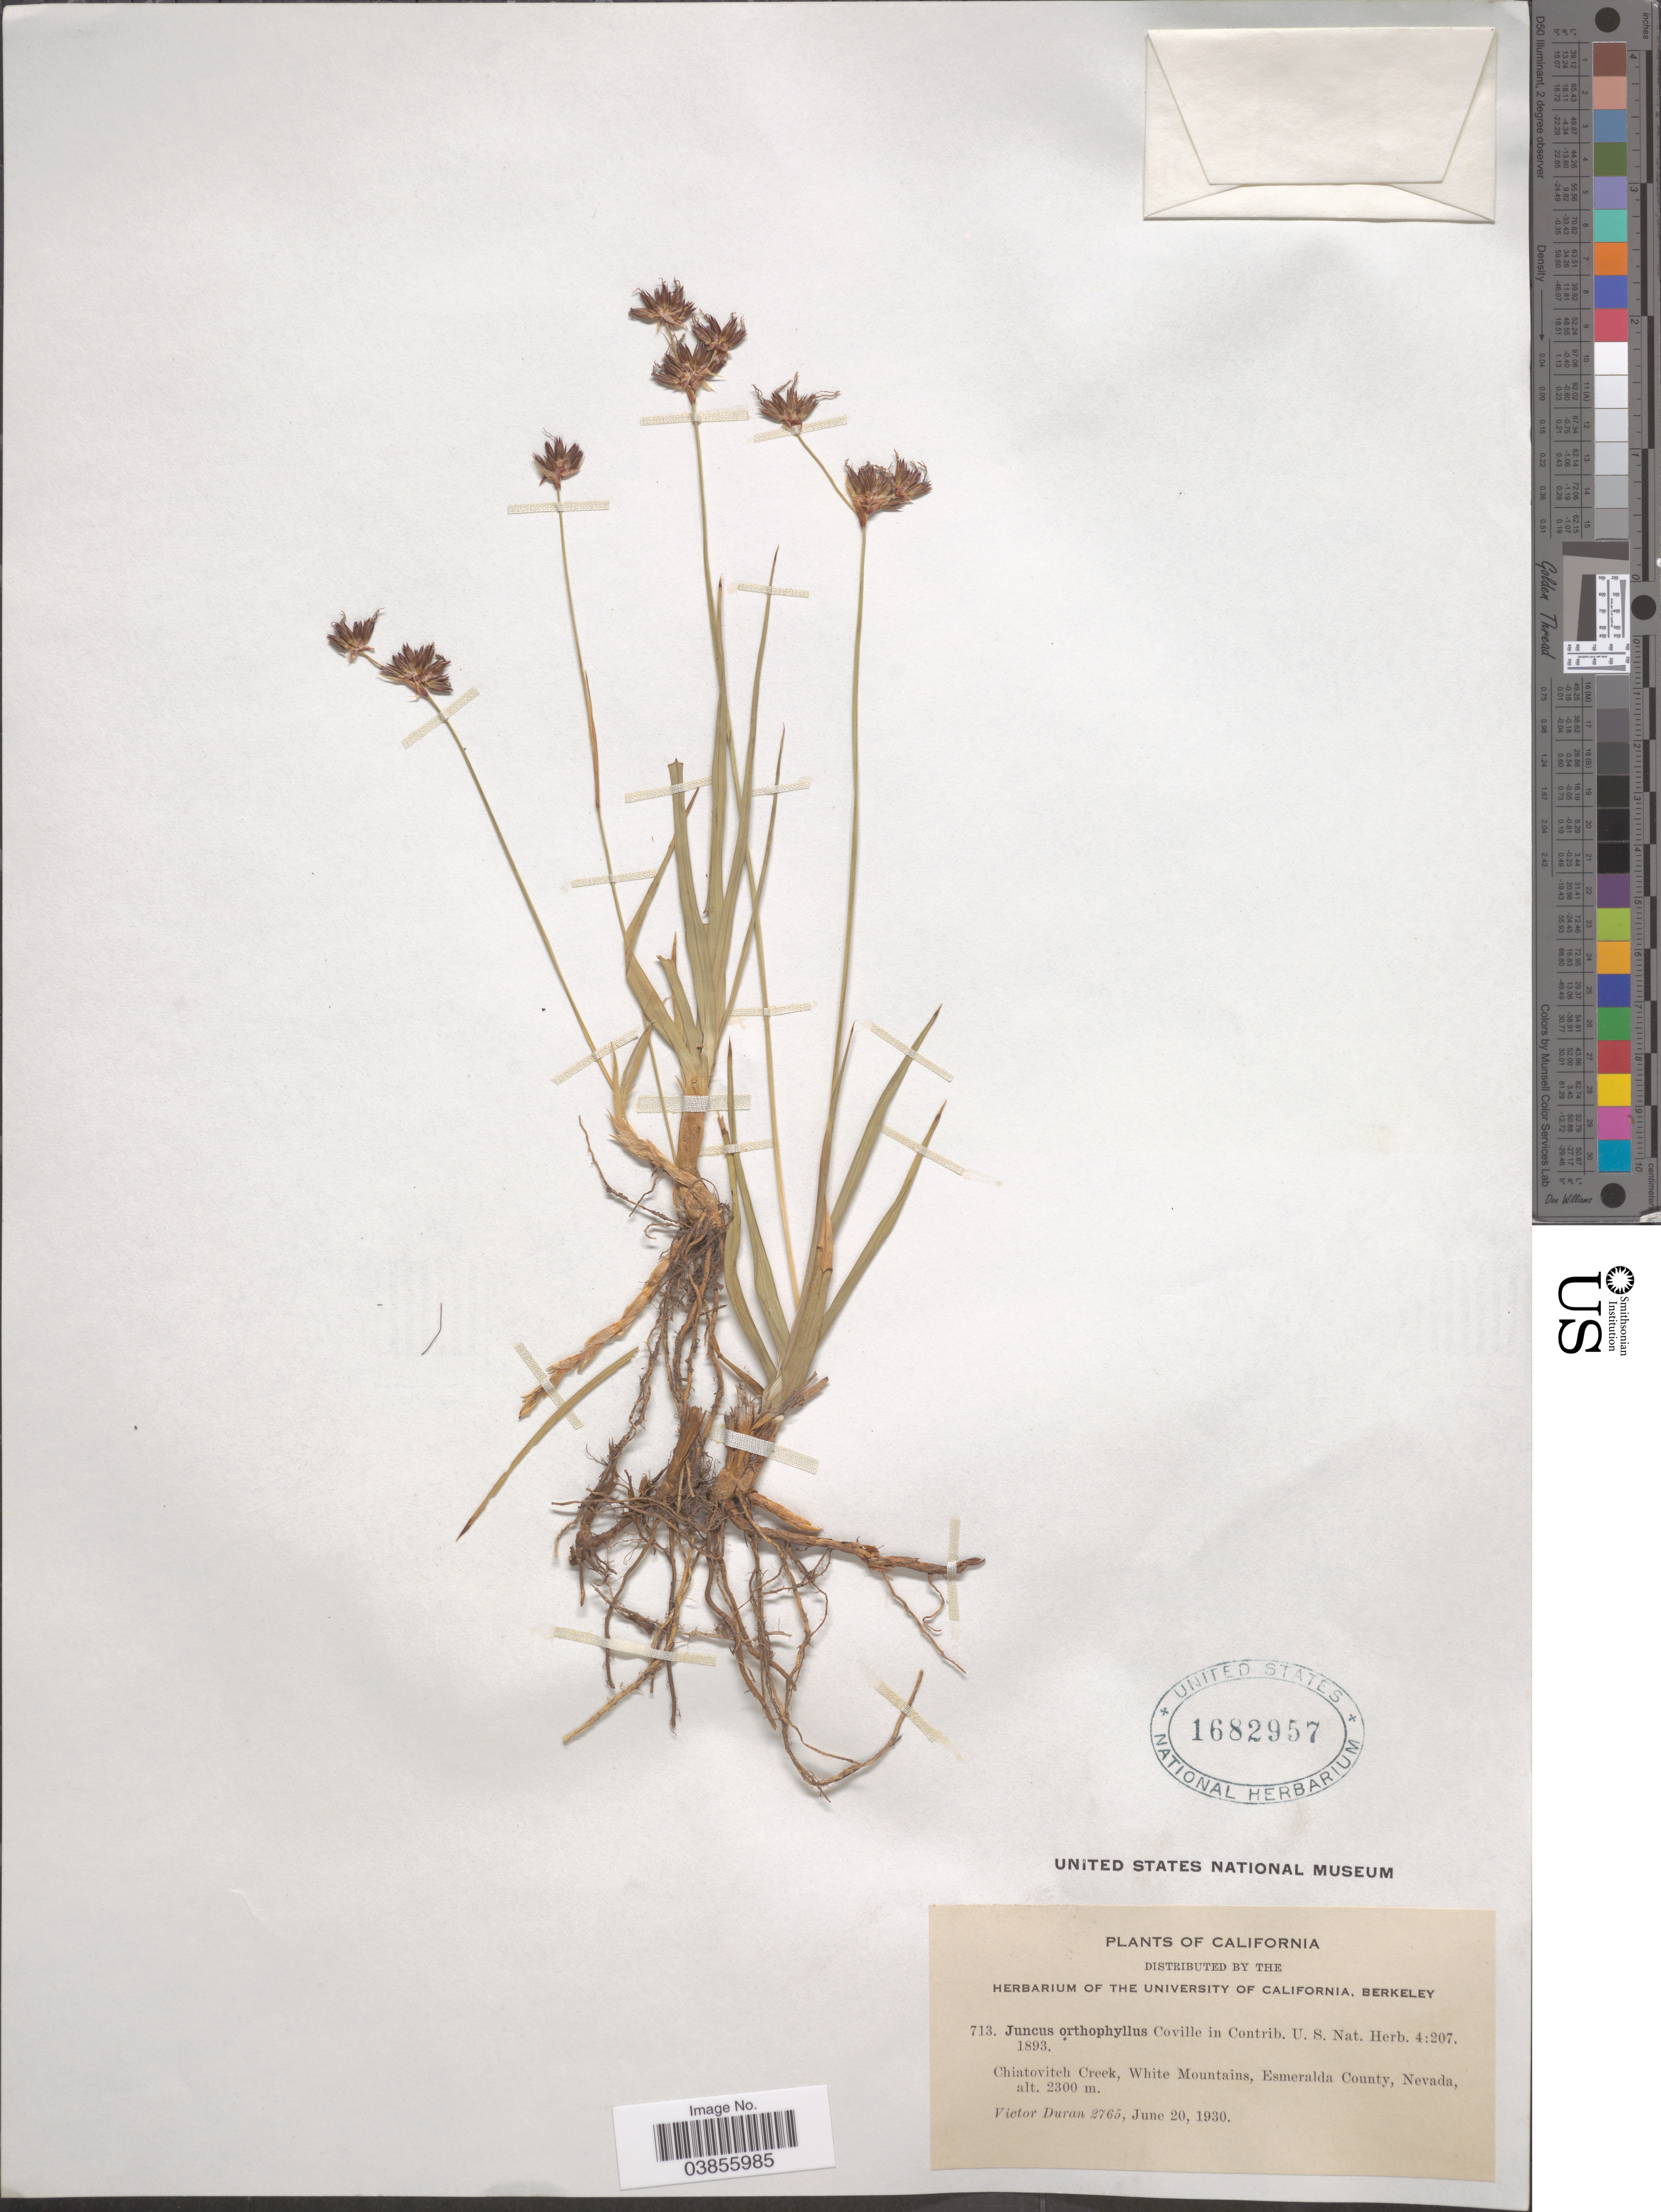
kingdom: Plantae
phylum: Tracheophyta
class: Liliopsida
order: Poales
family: Juncaceae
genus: Juncus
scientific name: Juncus orthophyllus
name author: Coville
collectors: V. Duran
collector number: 2765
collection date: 1930-06-20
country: United States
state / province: Nevada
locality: Chiatovitch Creek, White Mountains, Esmeralda County.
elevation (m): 2300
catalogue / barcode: US 1682957